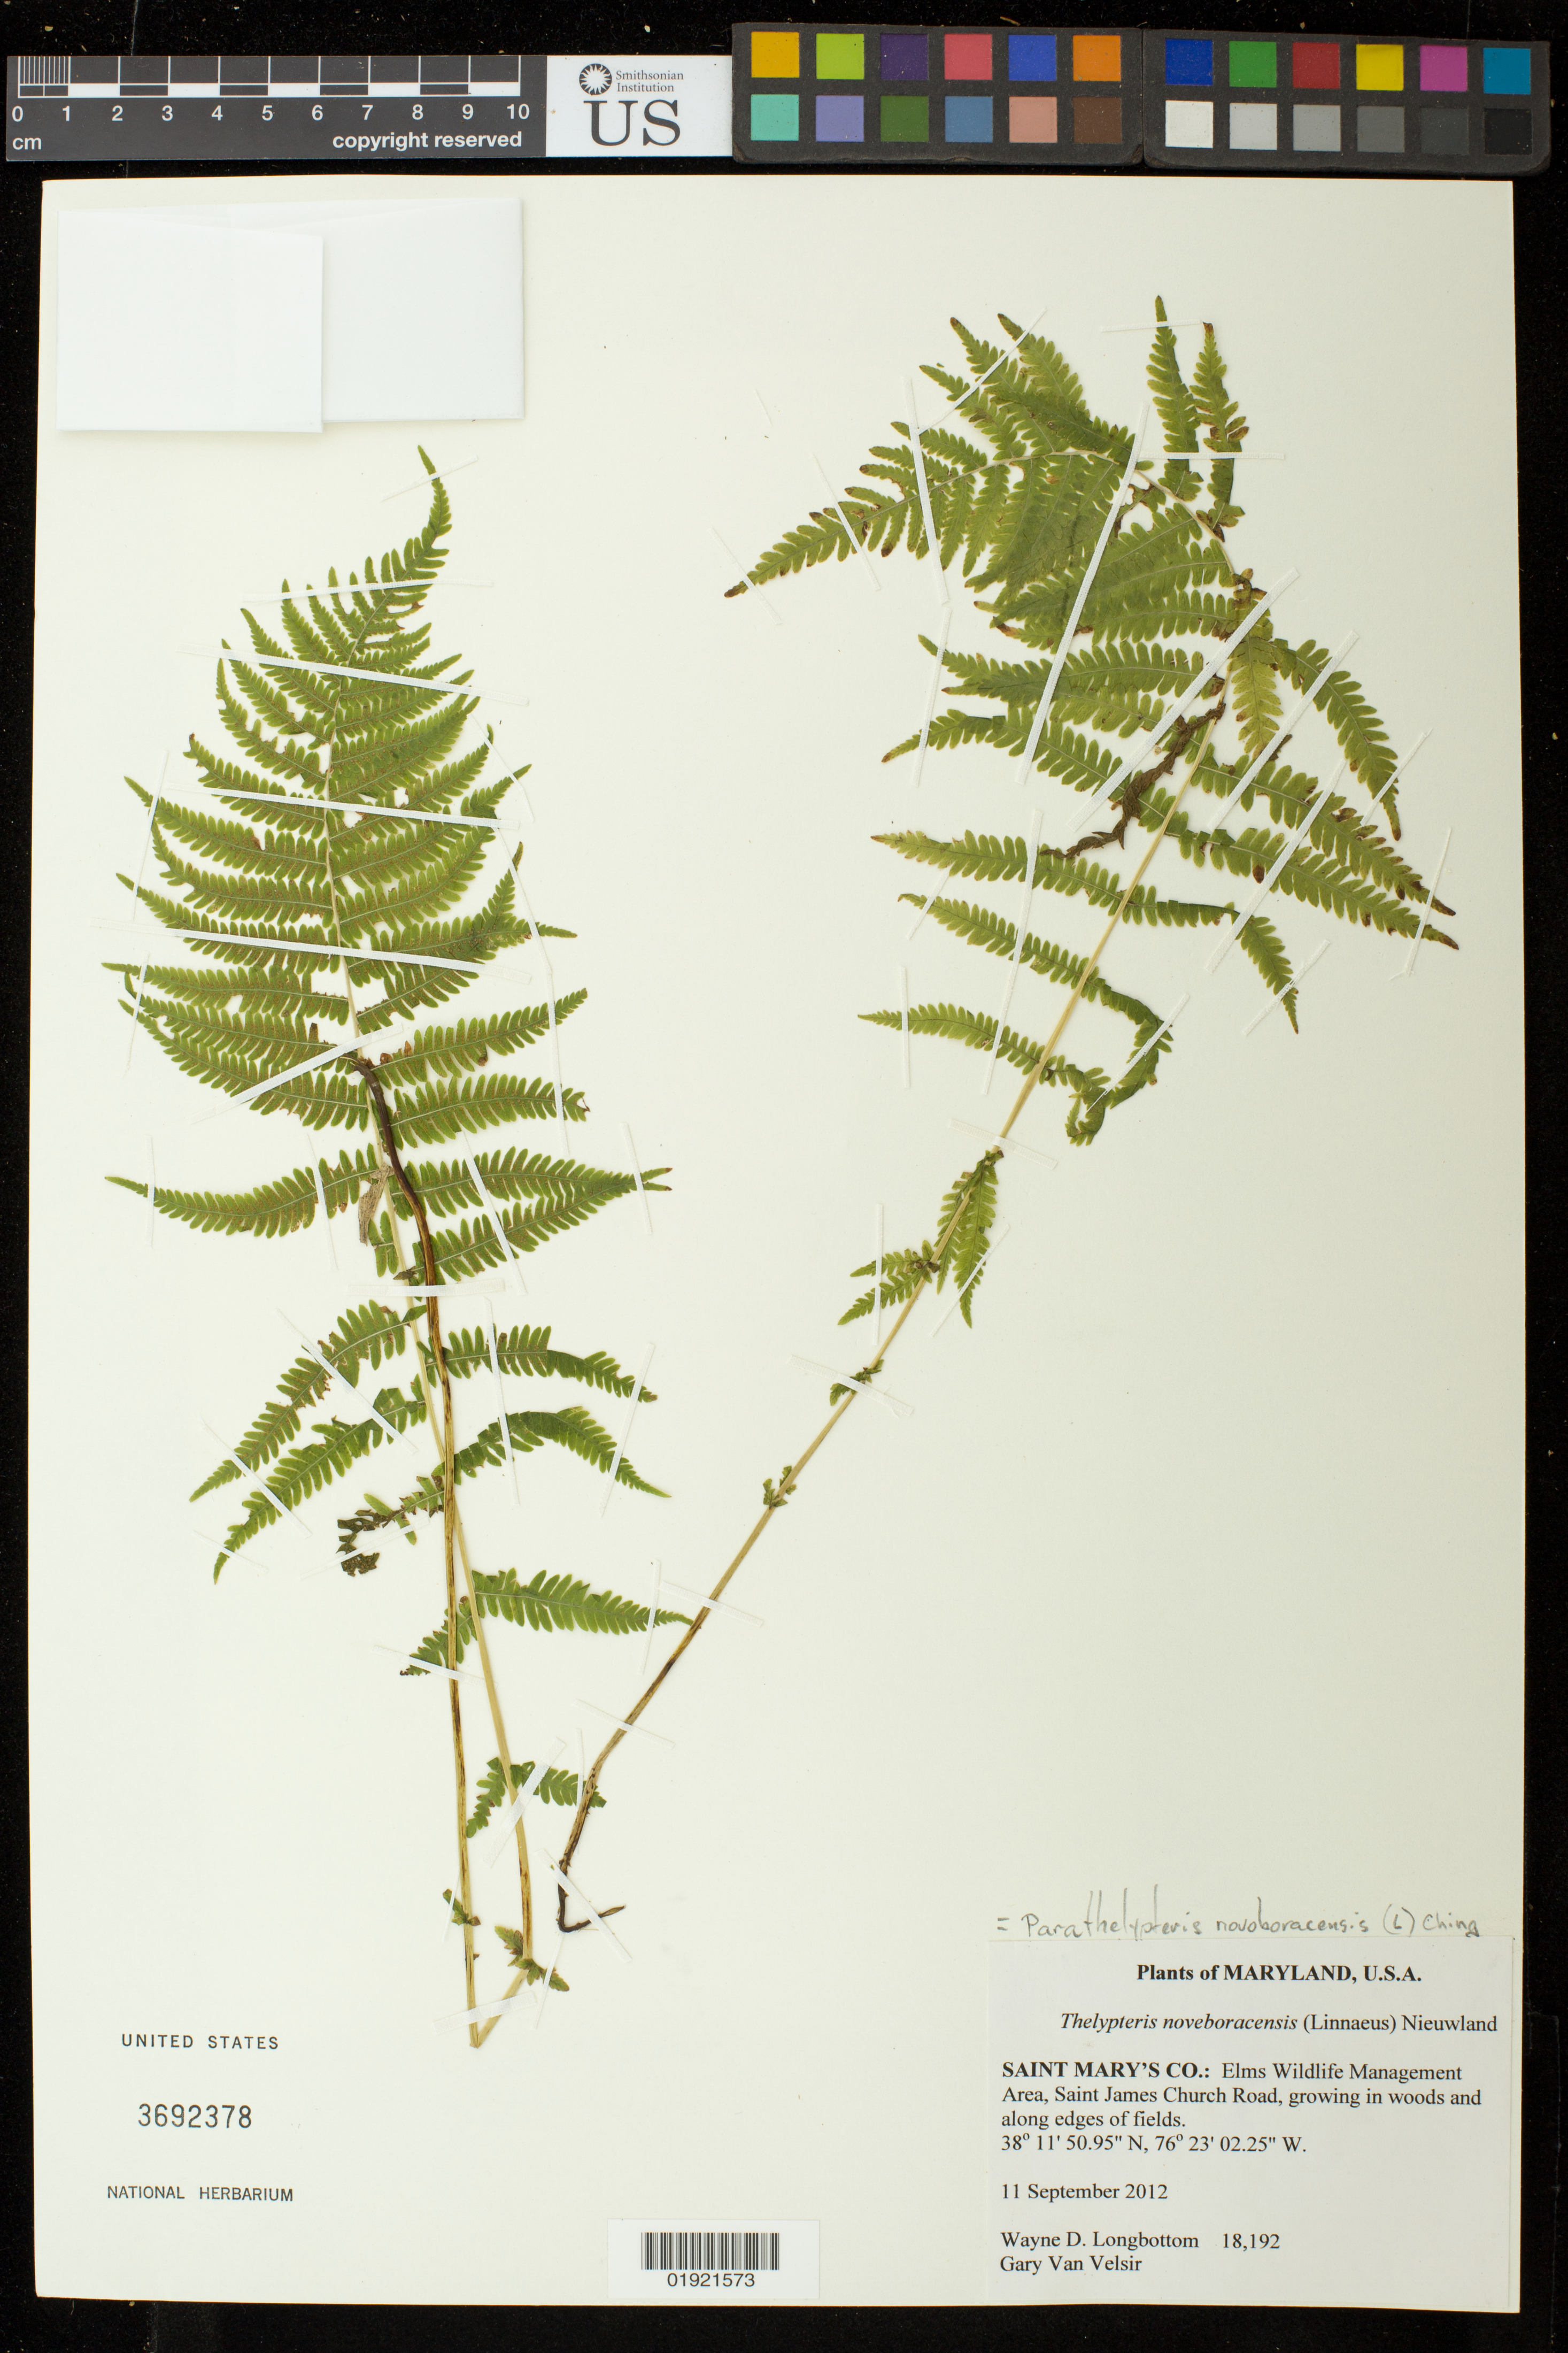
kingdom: Plantae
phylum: Tracheophyta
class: Polypodiopsida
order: Polypodiales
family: Thelypteridaceae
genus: Parathelypteris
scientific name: Parathelypteris noveboracensis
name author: (L.) Ching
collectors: W. D. Longbottom & G. Van Velsir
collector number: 18192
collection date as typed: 11 September 2012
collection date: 2012-09-11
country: United States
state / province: Maryland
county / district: St. Mary's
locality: Elms Wildlife Management Area, Saitn James Church Road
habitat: growing in woods and along edges of fields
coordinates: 38 11 50.95 N, 76 23 2.25 W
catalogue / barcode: US 3692378